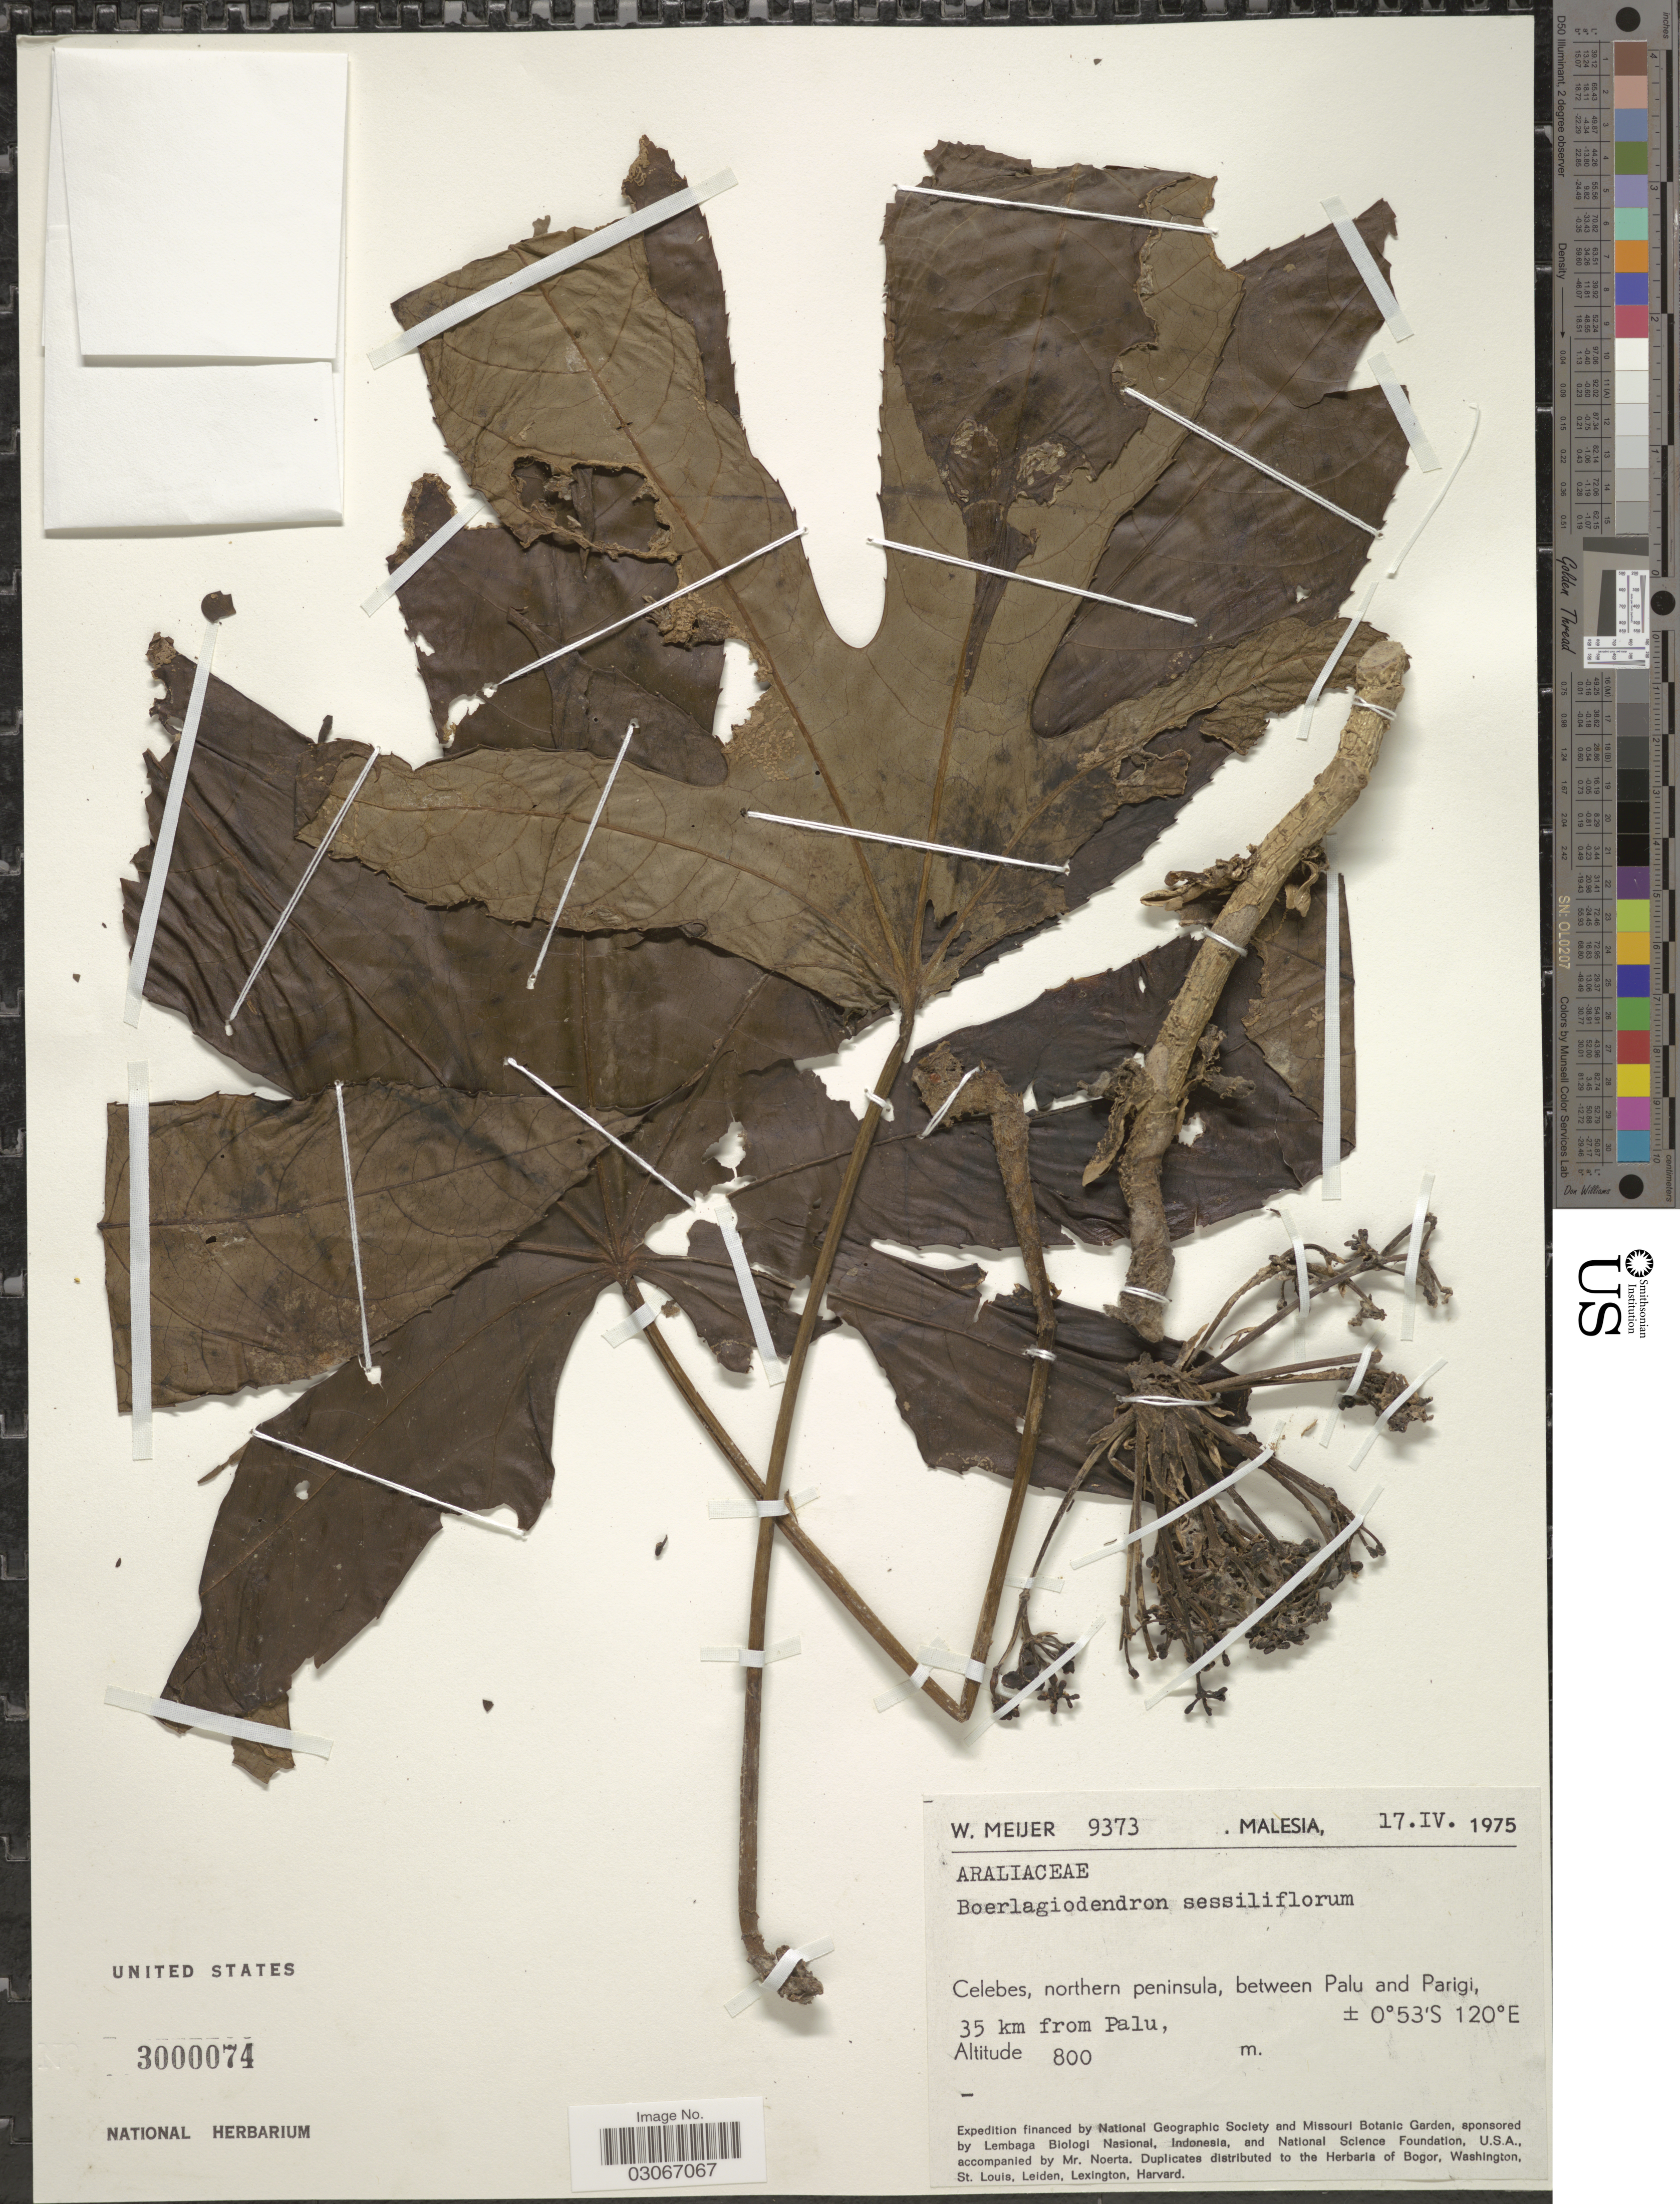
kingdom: Plantae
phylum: Tracheophyta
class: Magnoliopsida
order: Apiales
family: Araliaceae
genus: Osmoxylon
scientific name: Osmoxylon sessiliflorum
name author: (Lauterb.) Philipson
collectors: W. Meijer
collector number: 9373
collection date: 1975-04-17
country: Malaysia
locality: Celebes, northern peninsula, between Palu and Parigi, 35 km from Palu.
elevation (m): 800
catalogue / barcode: US 3000074